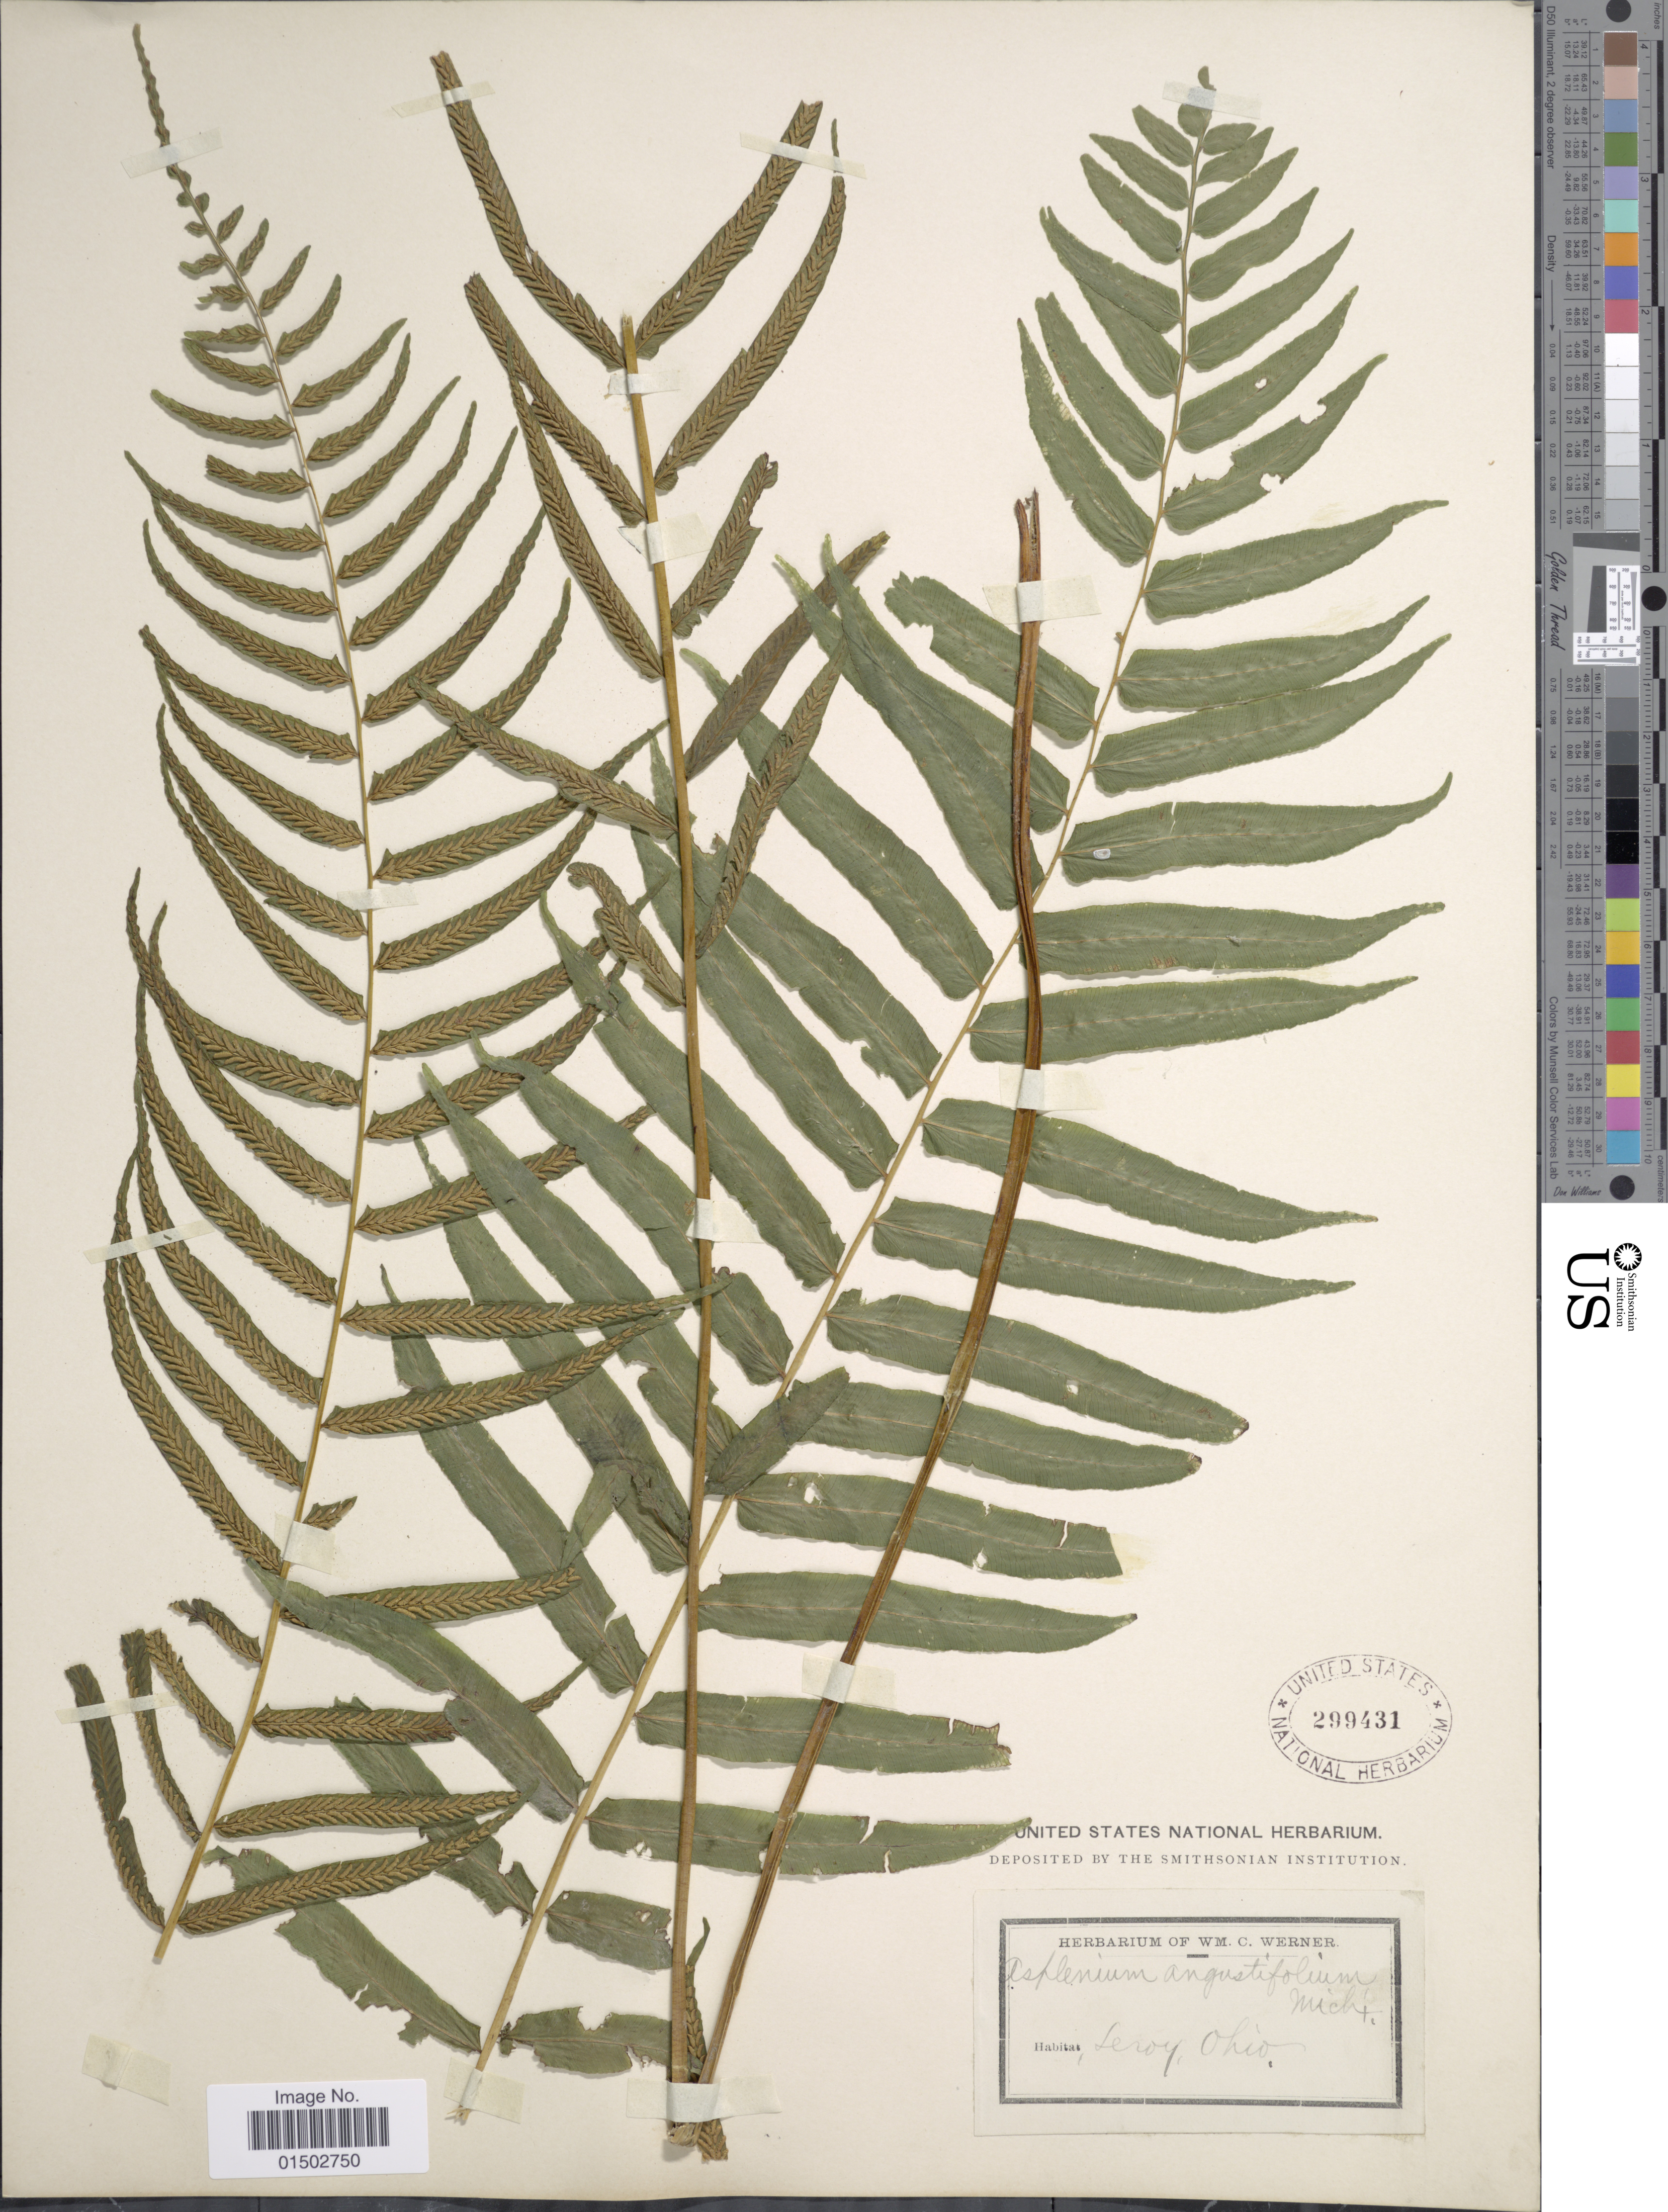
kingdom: Plantae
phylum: Tracheophyta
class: Polypodiopsida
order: Polypodiales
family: Diplaziopsidaceae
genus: Homalosorus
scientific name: Homalosorus pycnocarpos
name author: (Spreng.) Pic. Serm.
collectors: W. Werner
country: United States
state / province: Ohio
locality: Leroy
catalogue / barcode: US 299431